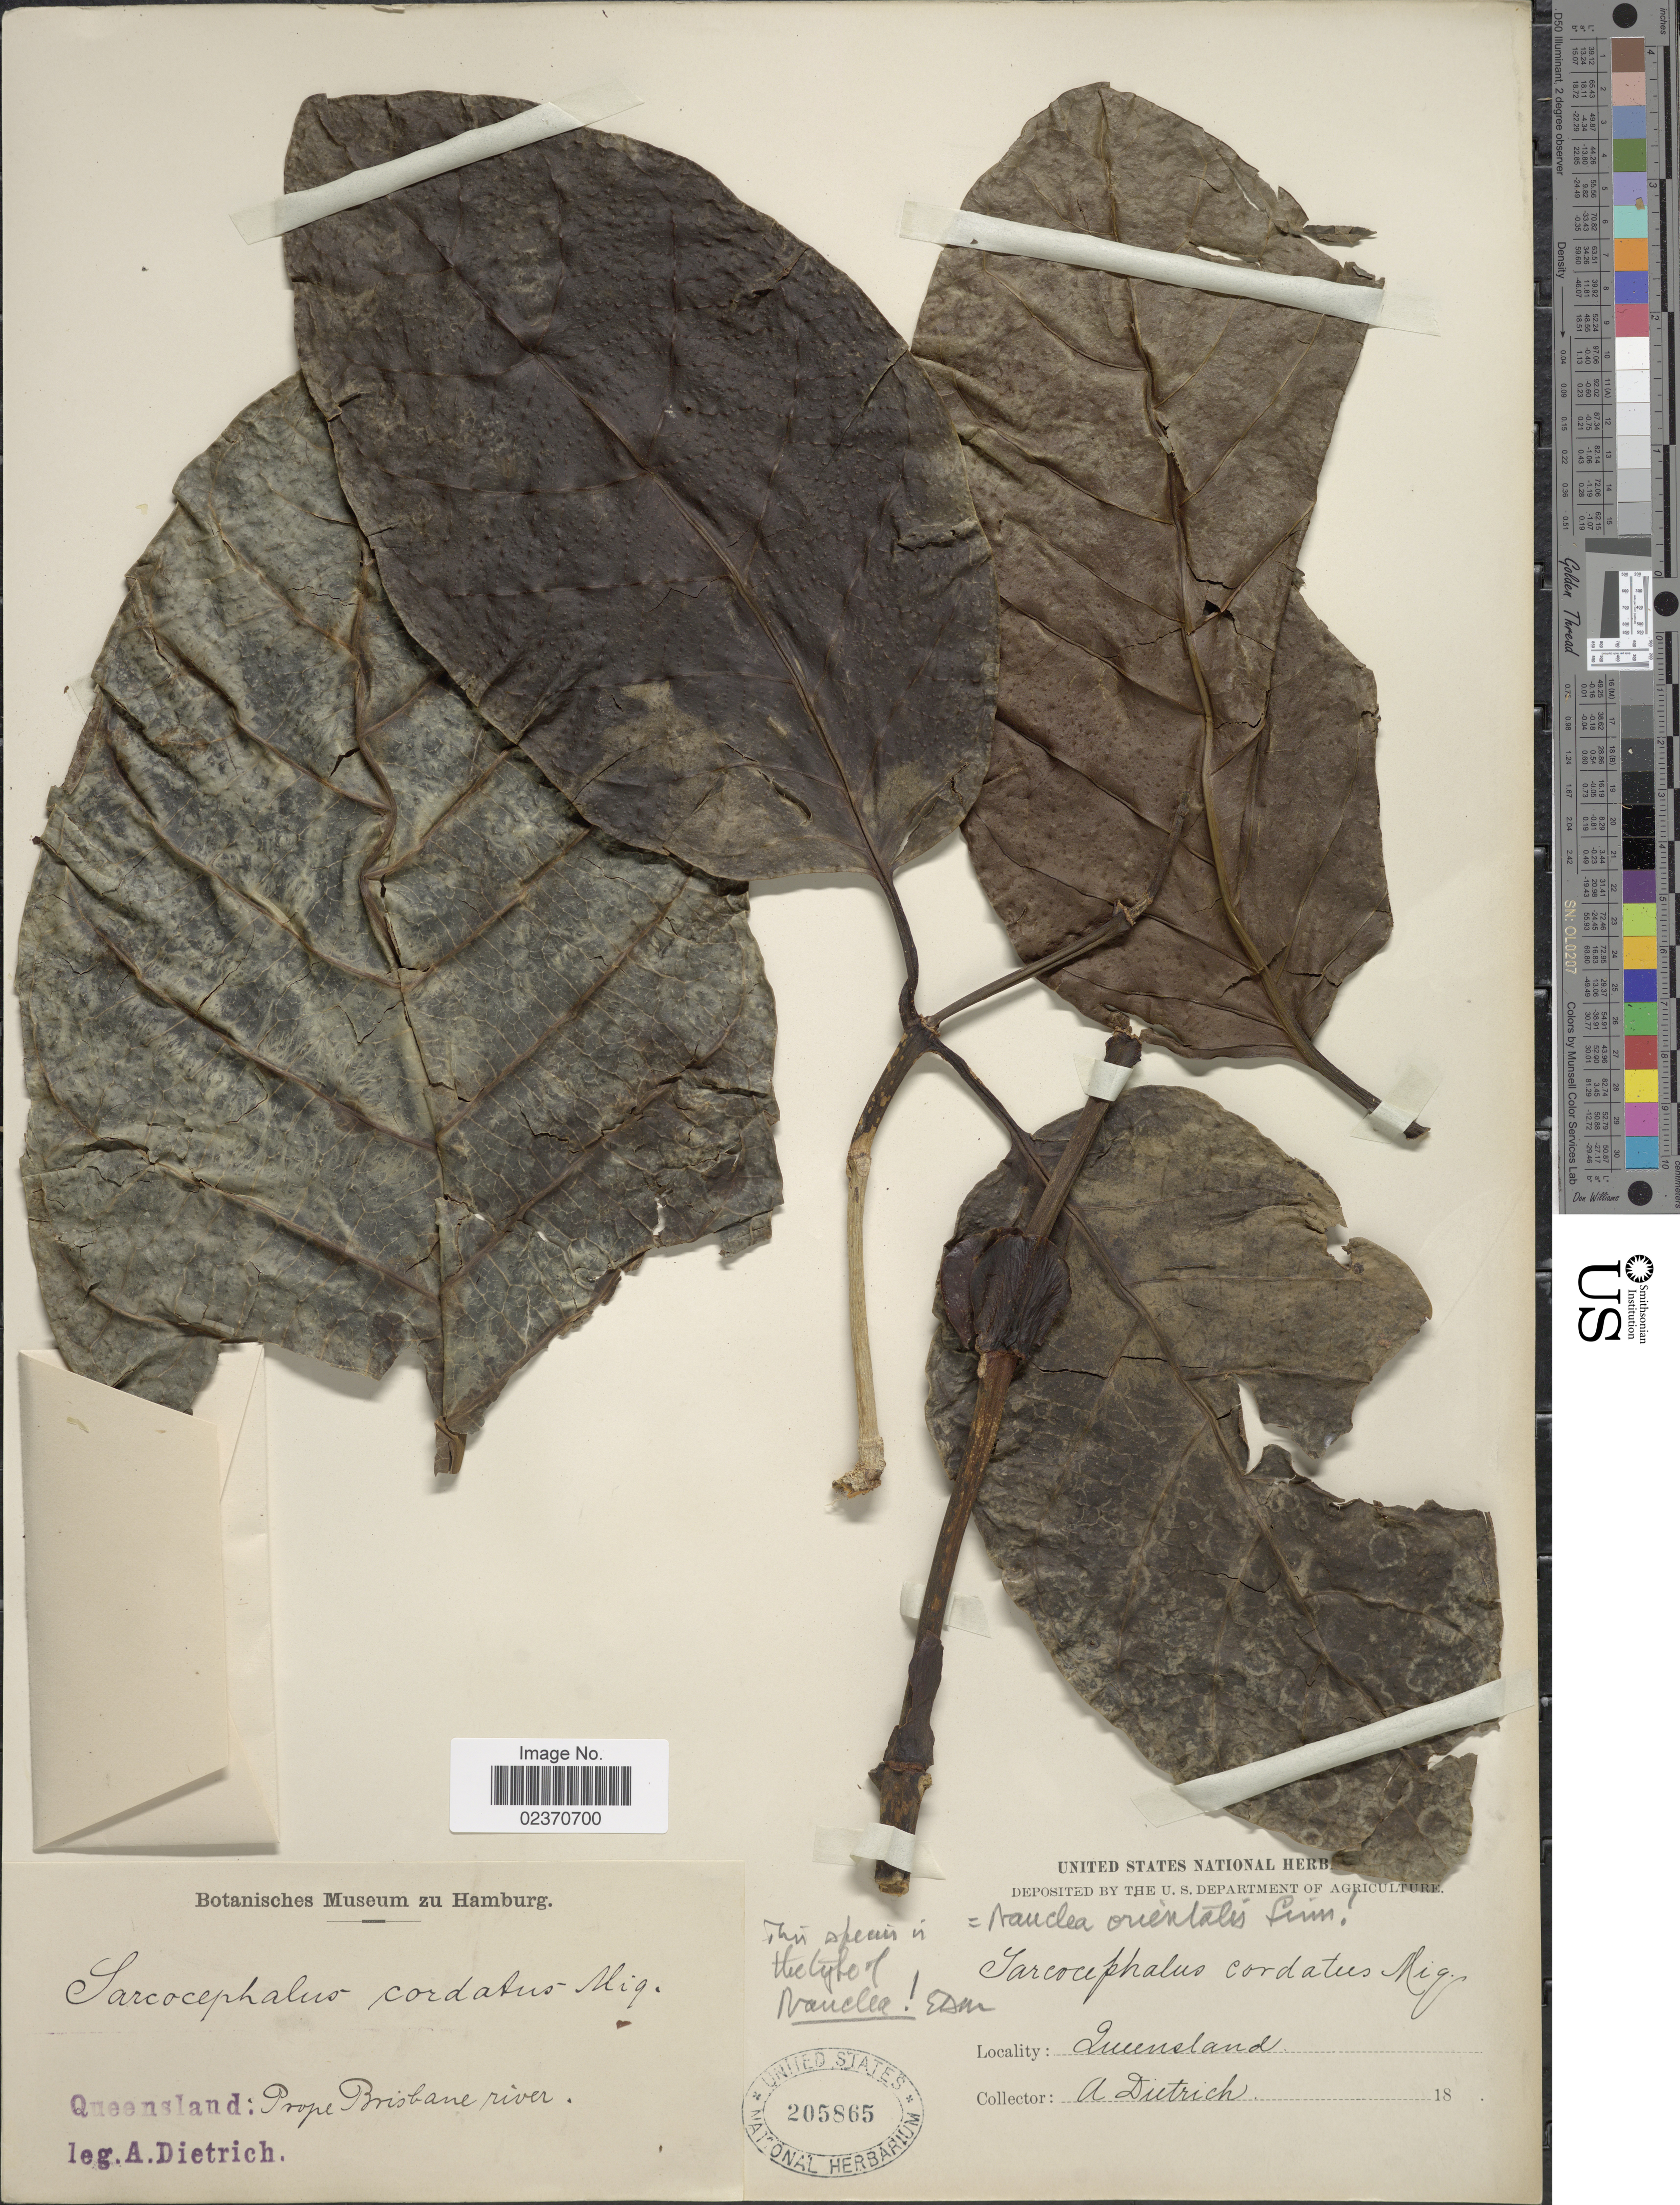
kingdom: Plantae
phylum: Tracheophyta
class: Magnoliopsida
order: Gentianales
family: Rubiaceae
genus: Nauclea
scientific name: Nauclea orientalis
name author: (L.) L.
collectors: A. Dietrich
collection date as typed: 18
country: Australia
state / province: Queensland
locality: Queensland: Prope Brisbane river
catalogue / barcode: US 205865